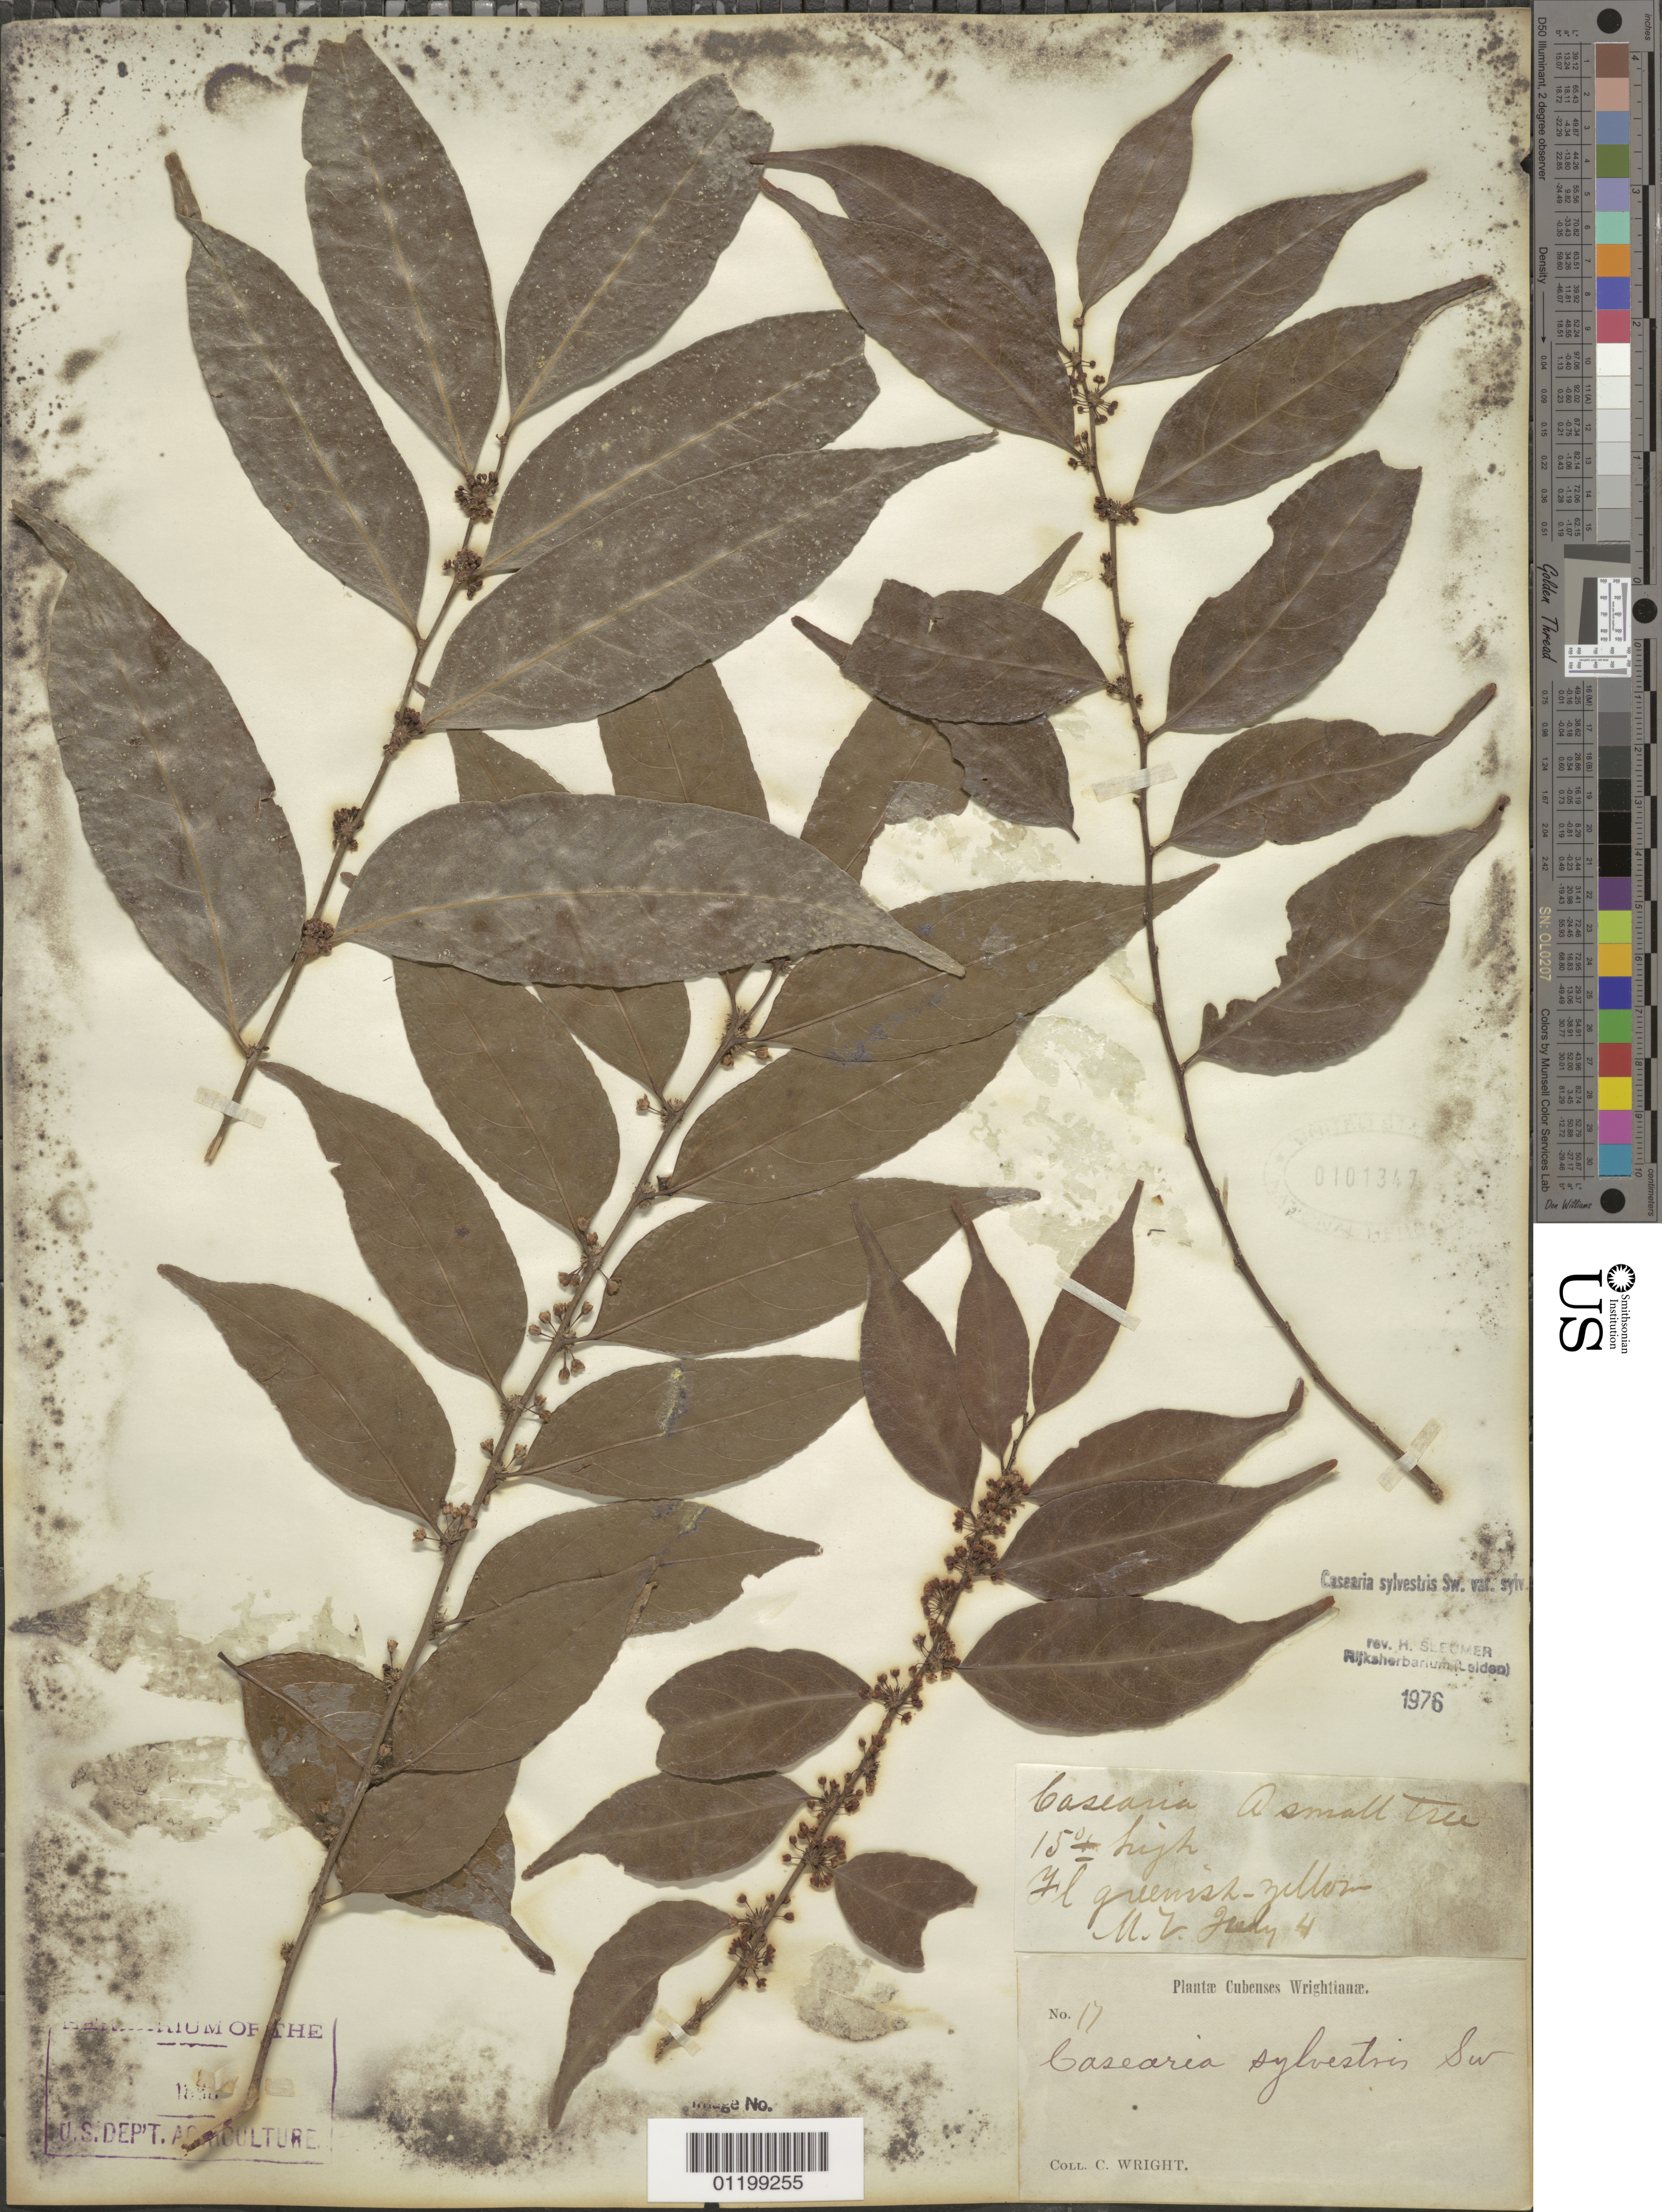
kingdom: Plantae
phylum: Tracheophyta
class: Magnoliopsida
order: Malpighiales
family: Salicaceae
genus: Casearia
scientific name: Casearia sylvestris var. sylvestris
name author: Sw.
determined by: Sleumer, H. O.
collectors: C. Wright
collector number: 17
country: Cuba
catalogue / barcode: US 101347